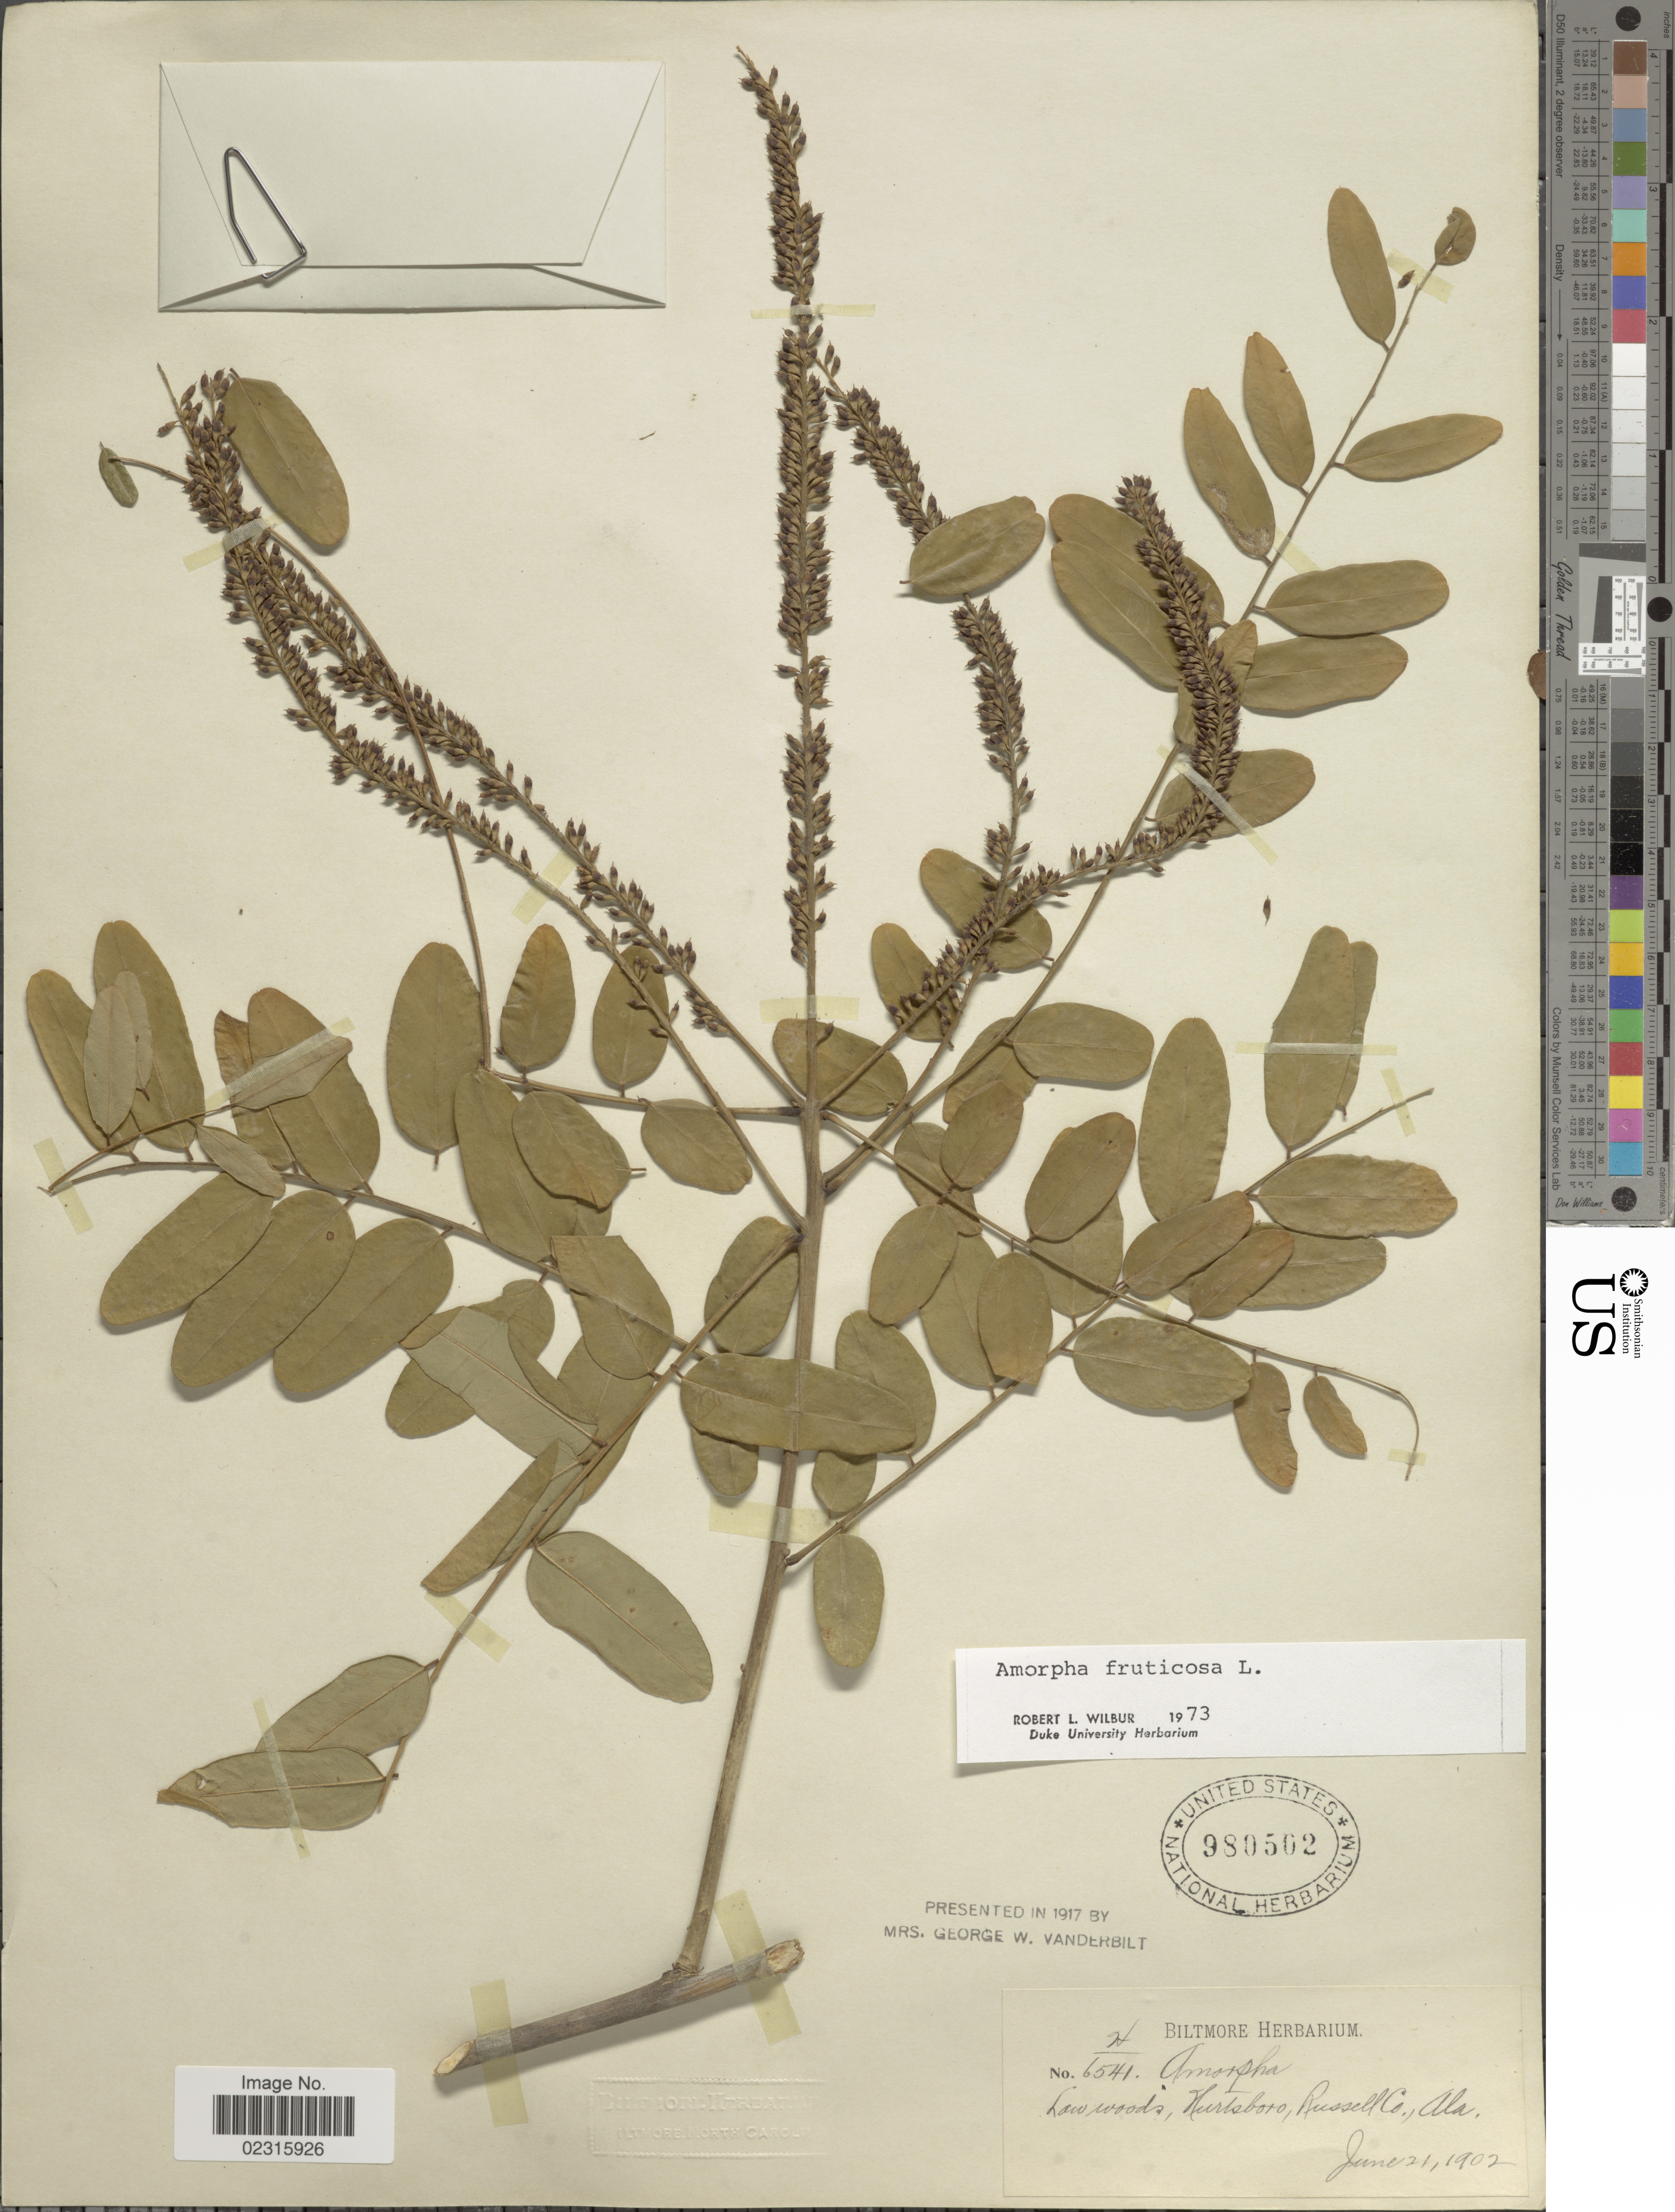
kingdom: Plantae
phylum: Tracheophyta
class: Magnoliopsida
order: Fabales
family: Fabaceae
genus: Amorpha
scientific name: Amorpha fruticosa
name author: L.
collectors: ex herb. Biltmore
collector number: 6541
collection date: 1902-06-21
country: United States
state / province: Alabama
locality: Hurtsbore, Russell Co.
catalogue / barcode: US 980502